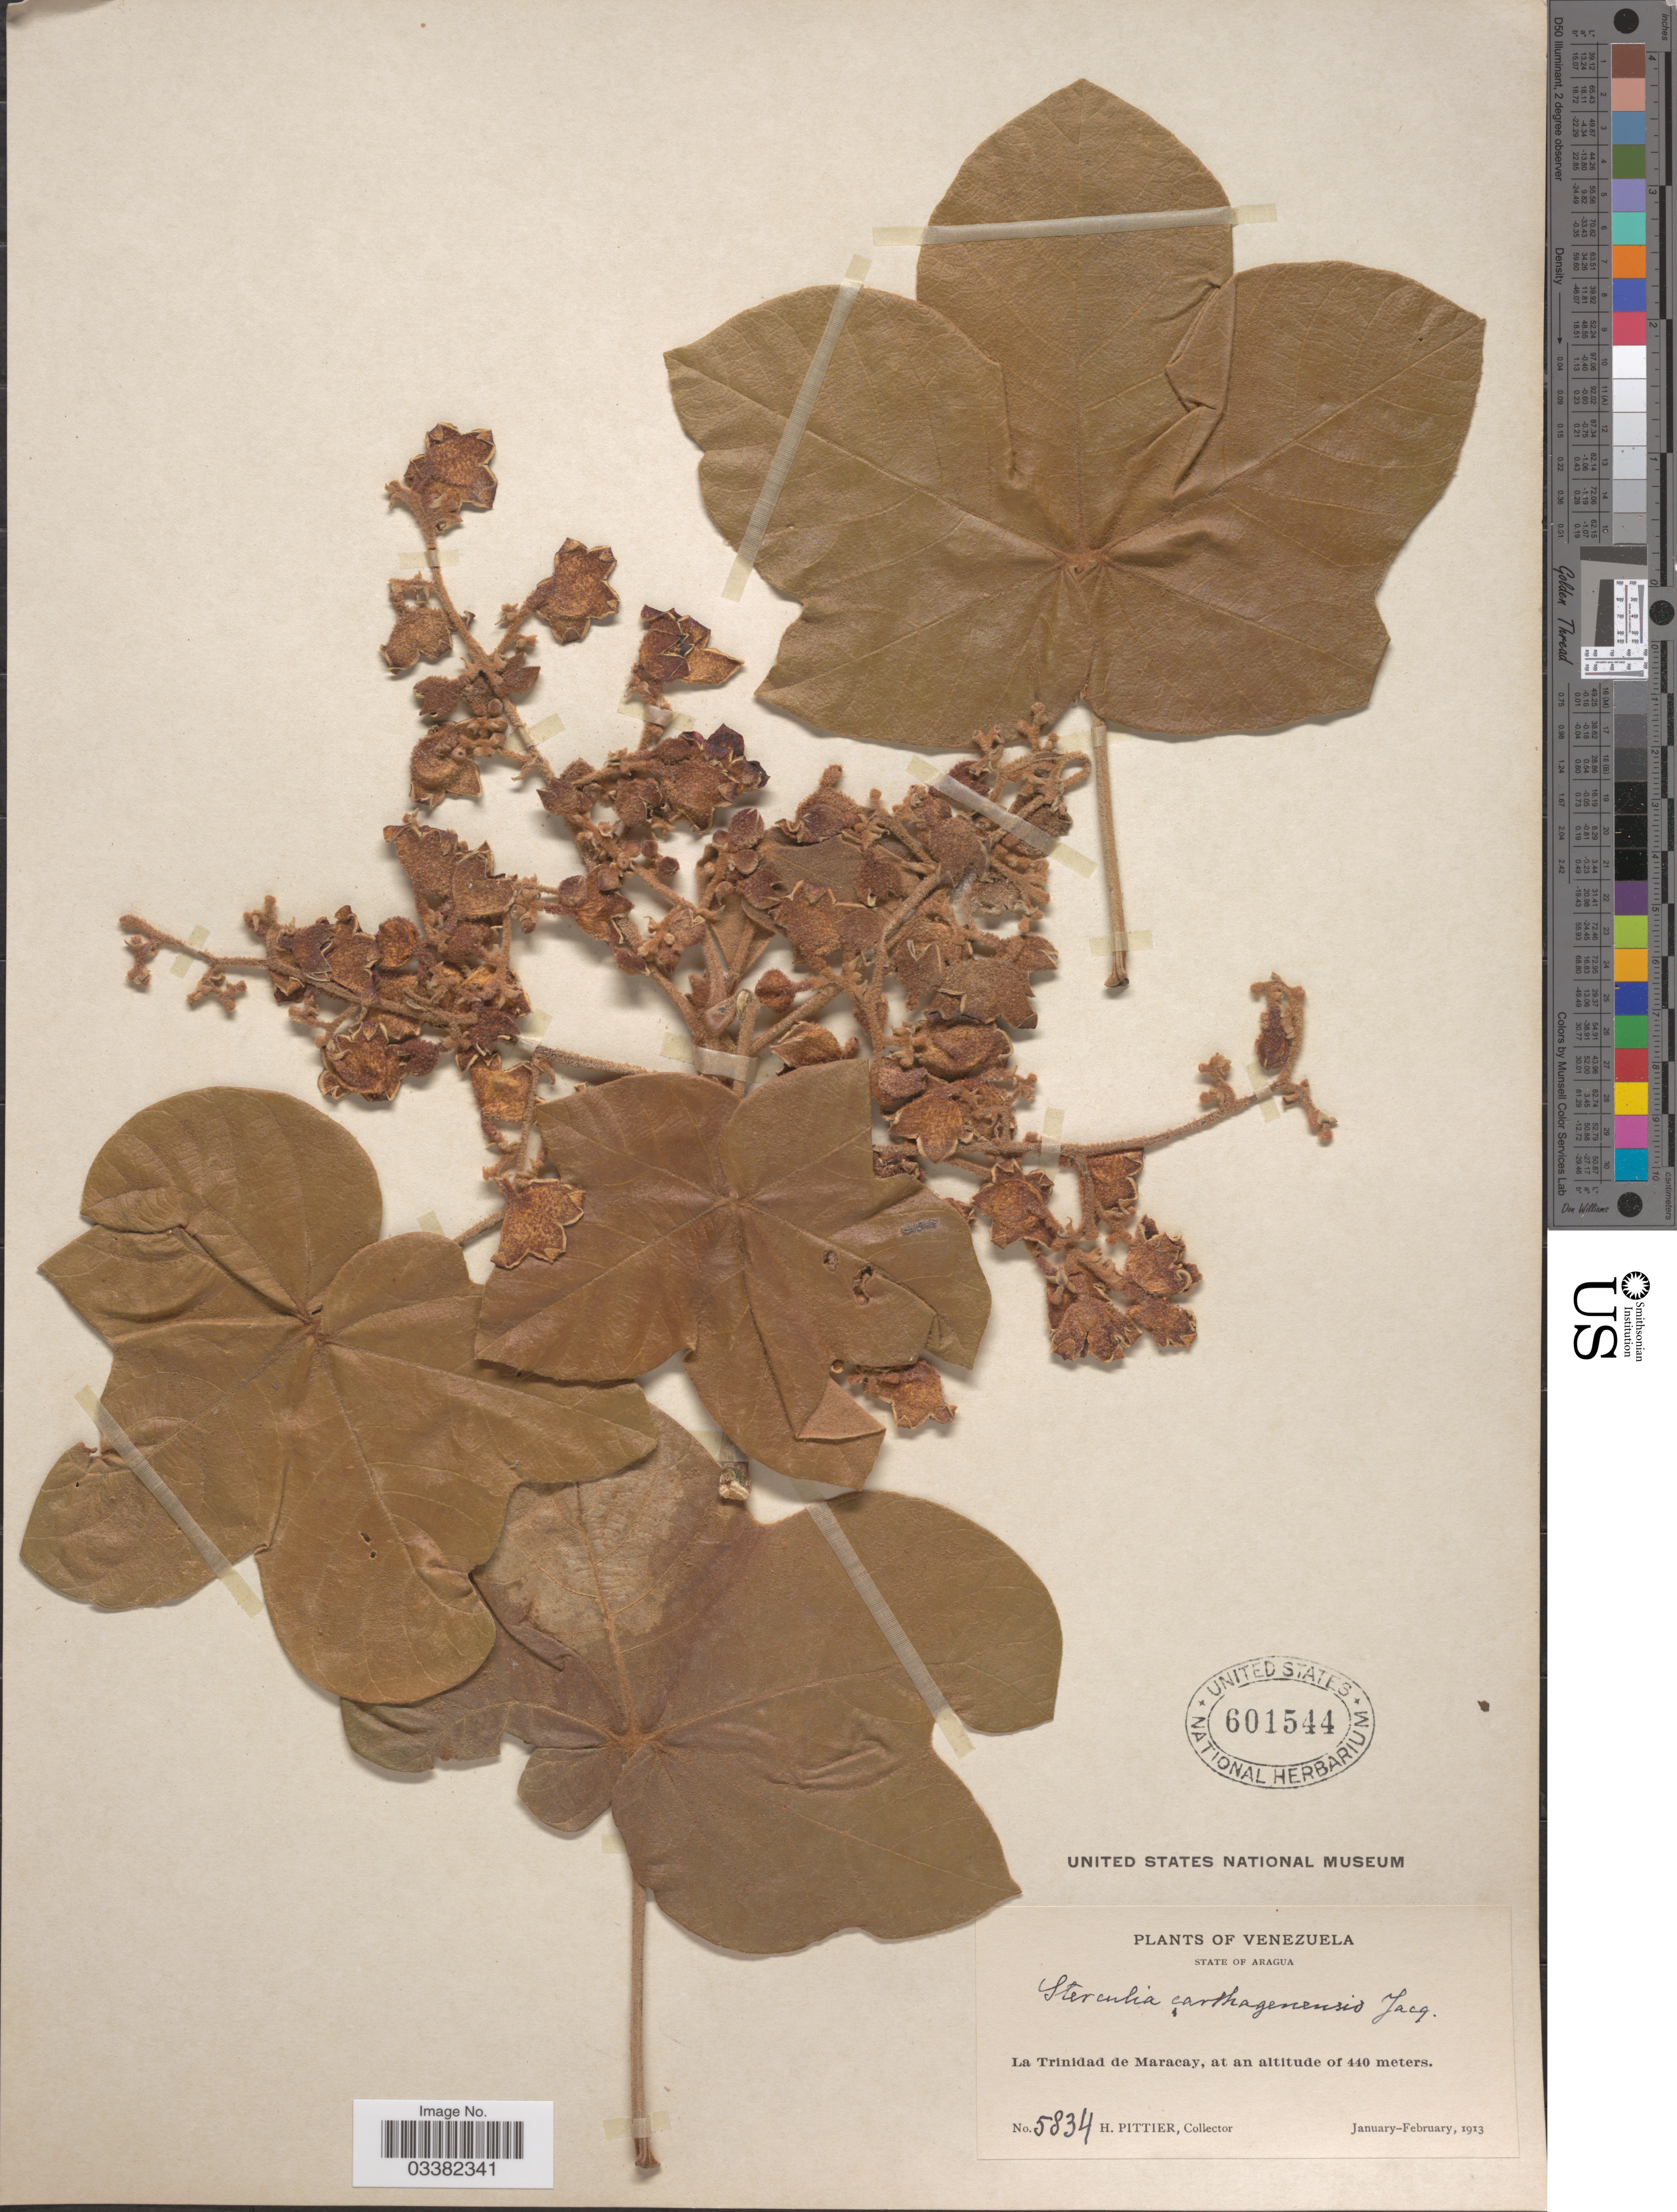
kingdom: Plantae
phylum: Tracheophyta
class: Magnoliopsida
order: Malvales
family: Malvaceae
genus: Sterculia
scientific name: Sterculia apetala var. apetala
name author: (Jacq.) H. Karst.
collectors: H. F. Pittier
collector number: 5834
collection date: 1913-01/1913-02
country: Venezuela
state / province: Aragua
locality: La Trinidad de Maracay.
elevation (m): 440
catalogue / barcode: US 601544